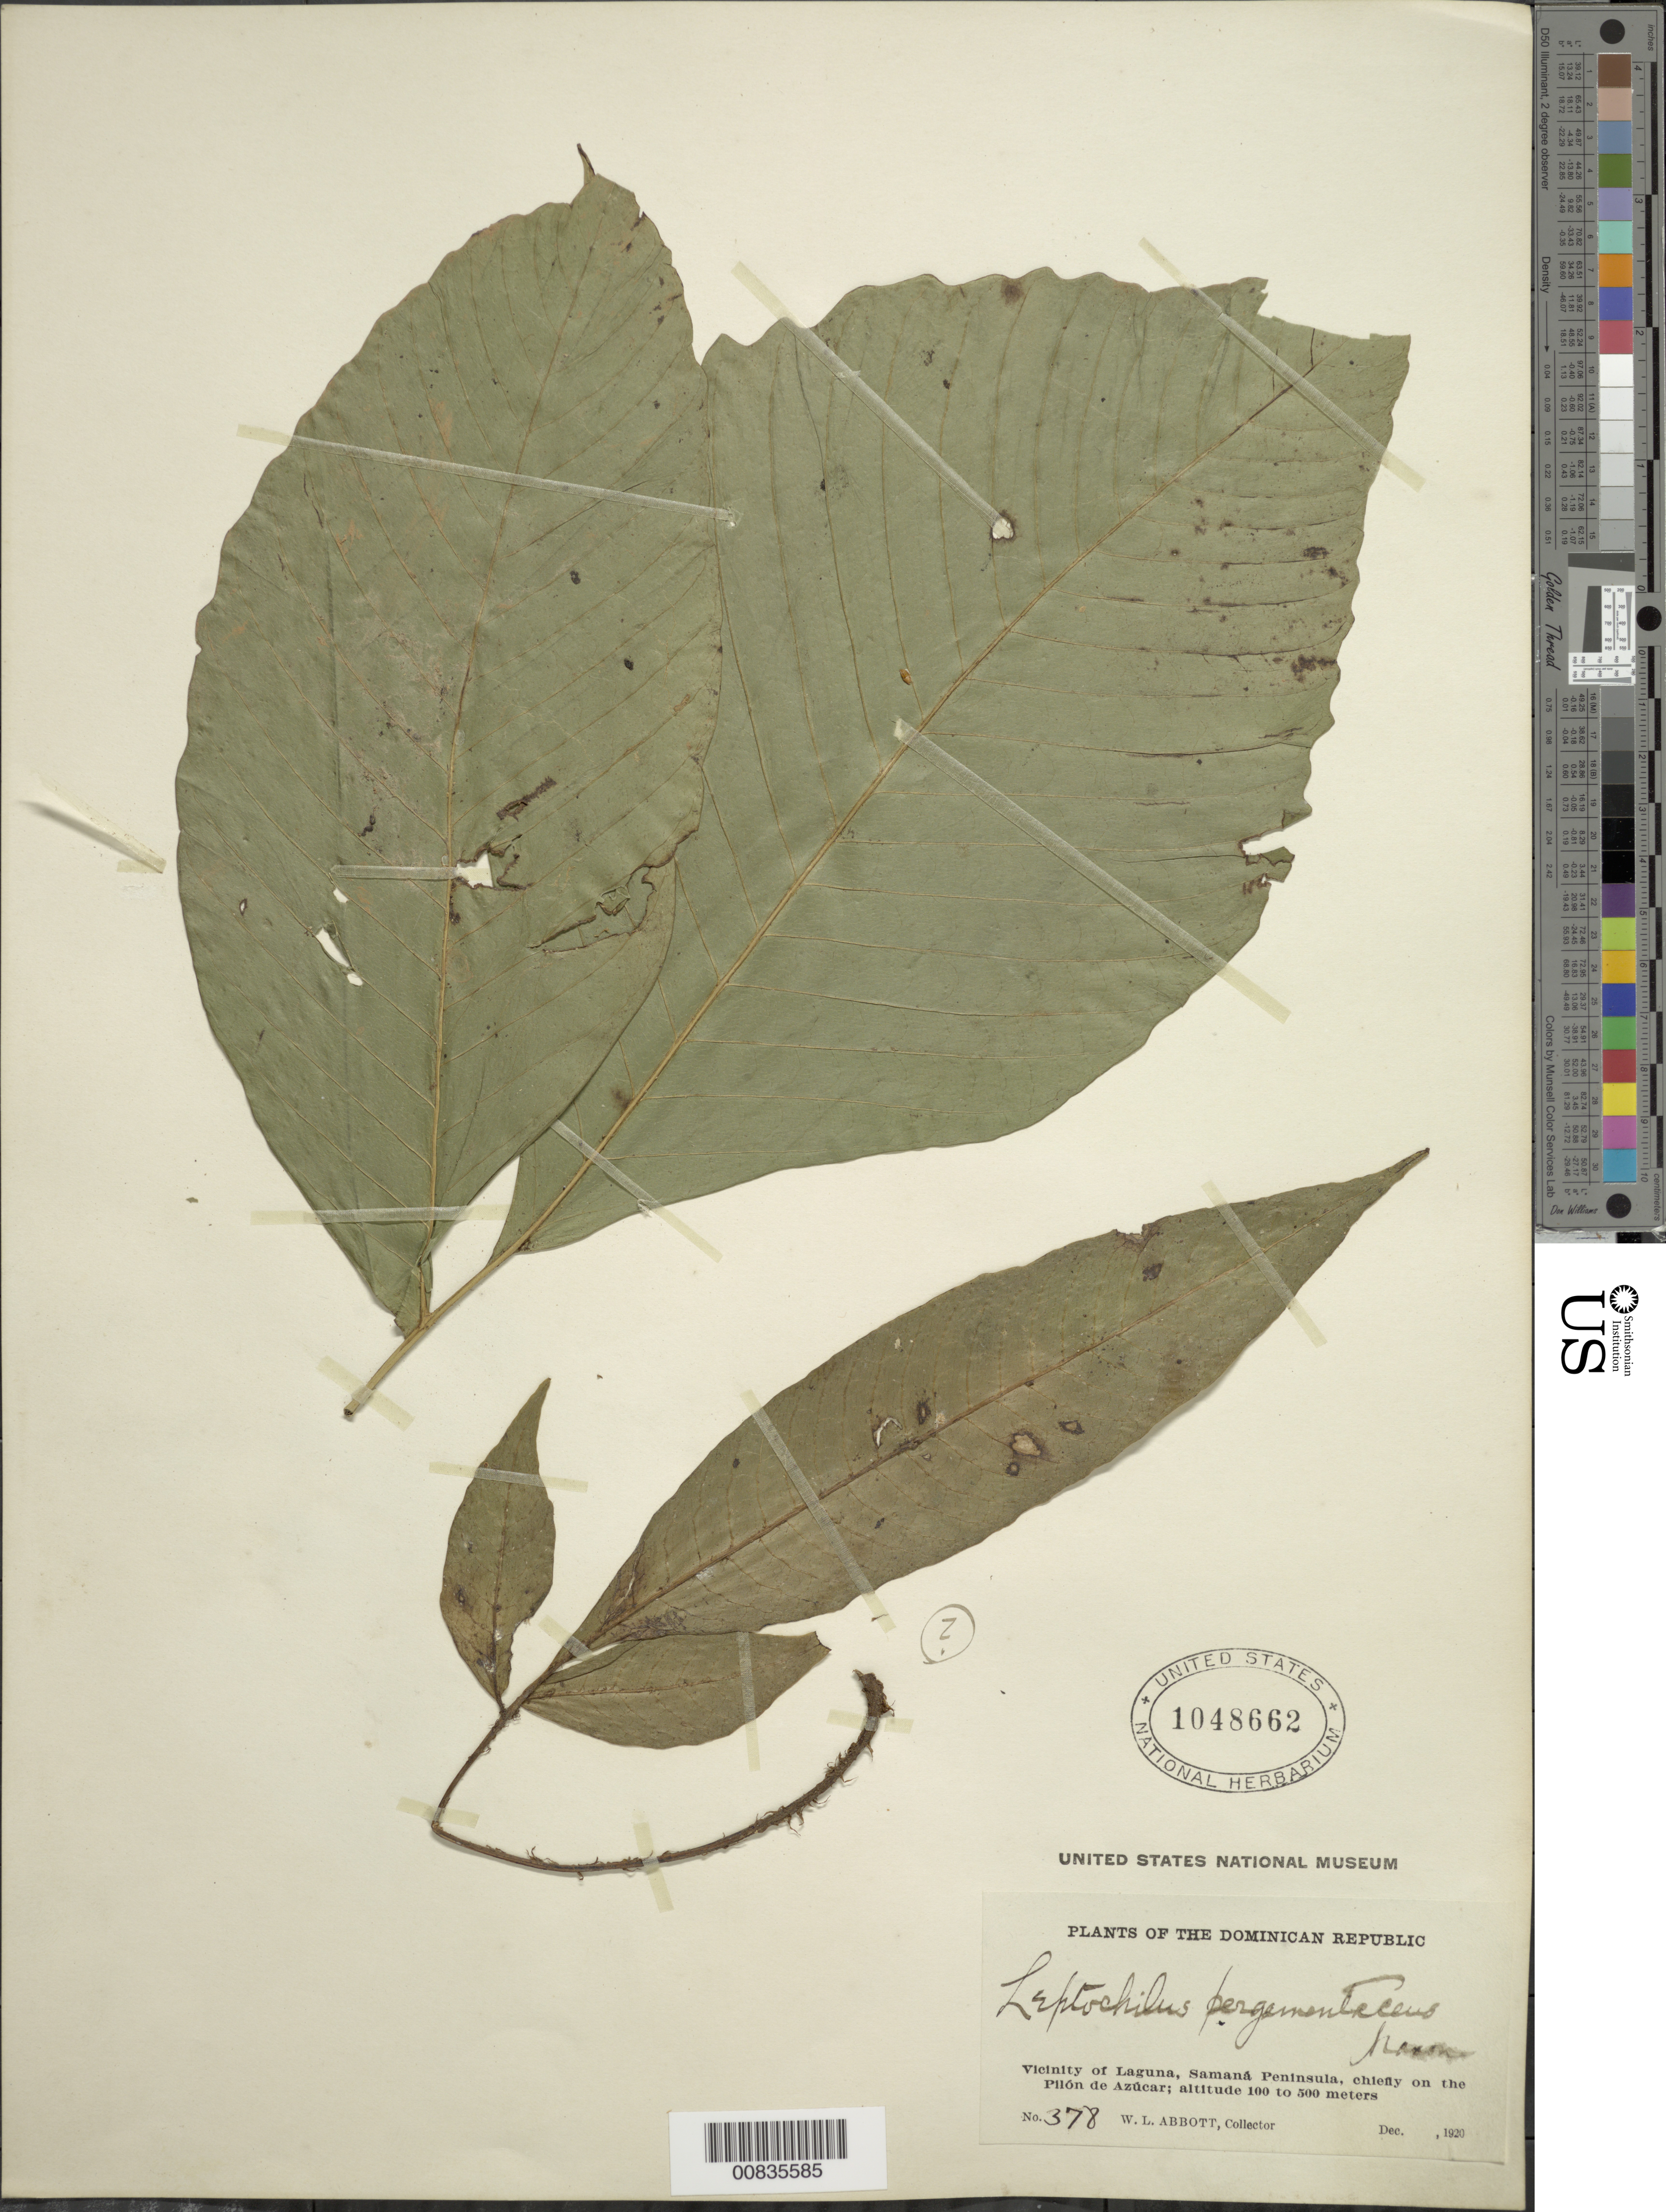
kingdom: Plantae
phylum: Tracheophyta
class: Polypodiopsida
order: Polypodiales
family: Dryopteridaceae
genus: Mickelia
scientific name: Mickelia pergamentacea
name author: (Maxon) R.C. Moran et al.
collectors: W. L. Abbott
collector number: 378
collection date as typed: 21 Dec 1920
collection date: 1920-12-21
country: Dominican Republic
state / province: Samana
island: Hispaniola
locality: Laguna, Samaná Peninsula, chiefly on the Pilón de Azúcar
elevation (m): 100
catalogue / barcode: US 1048662